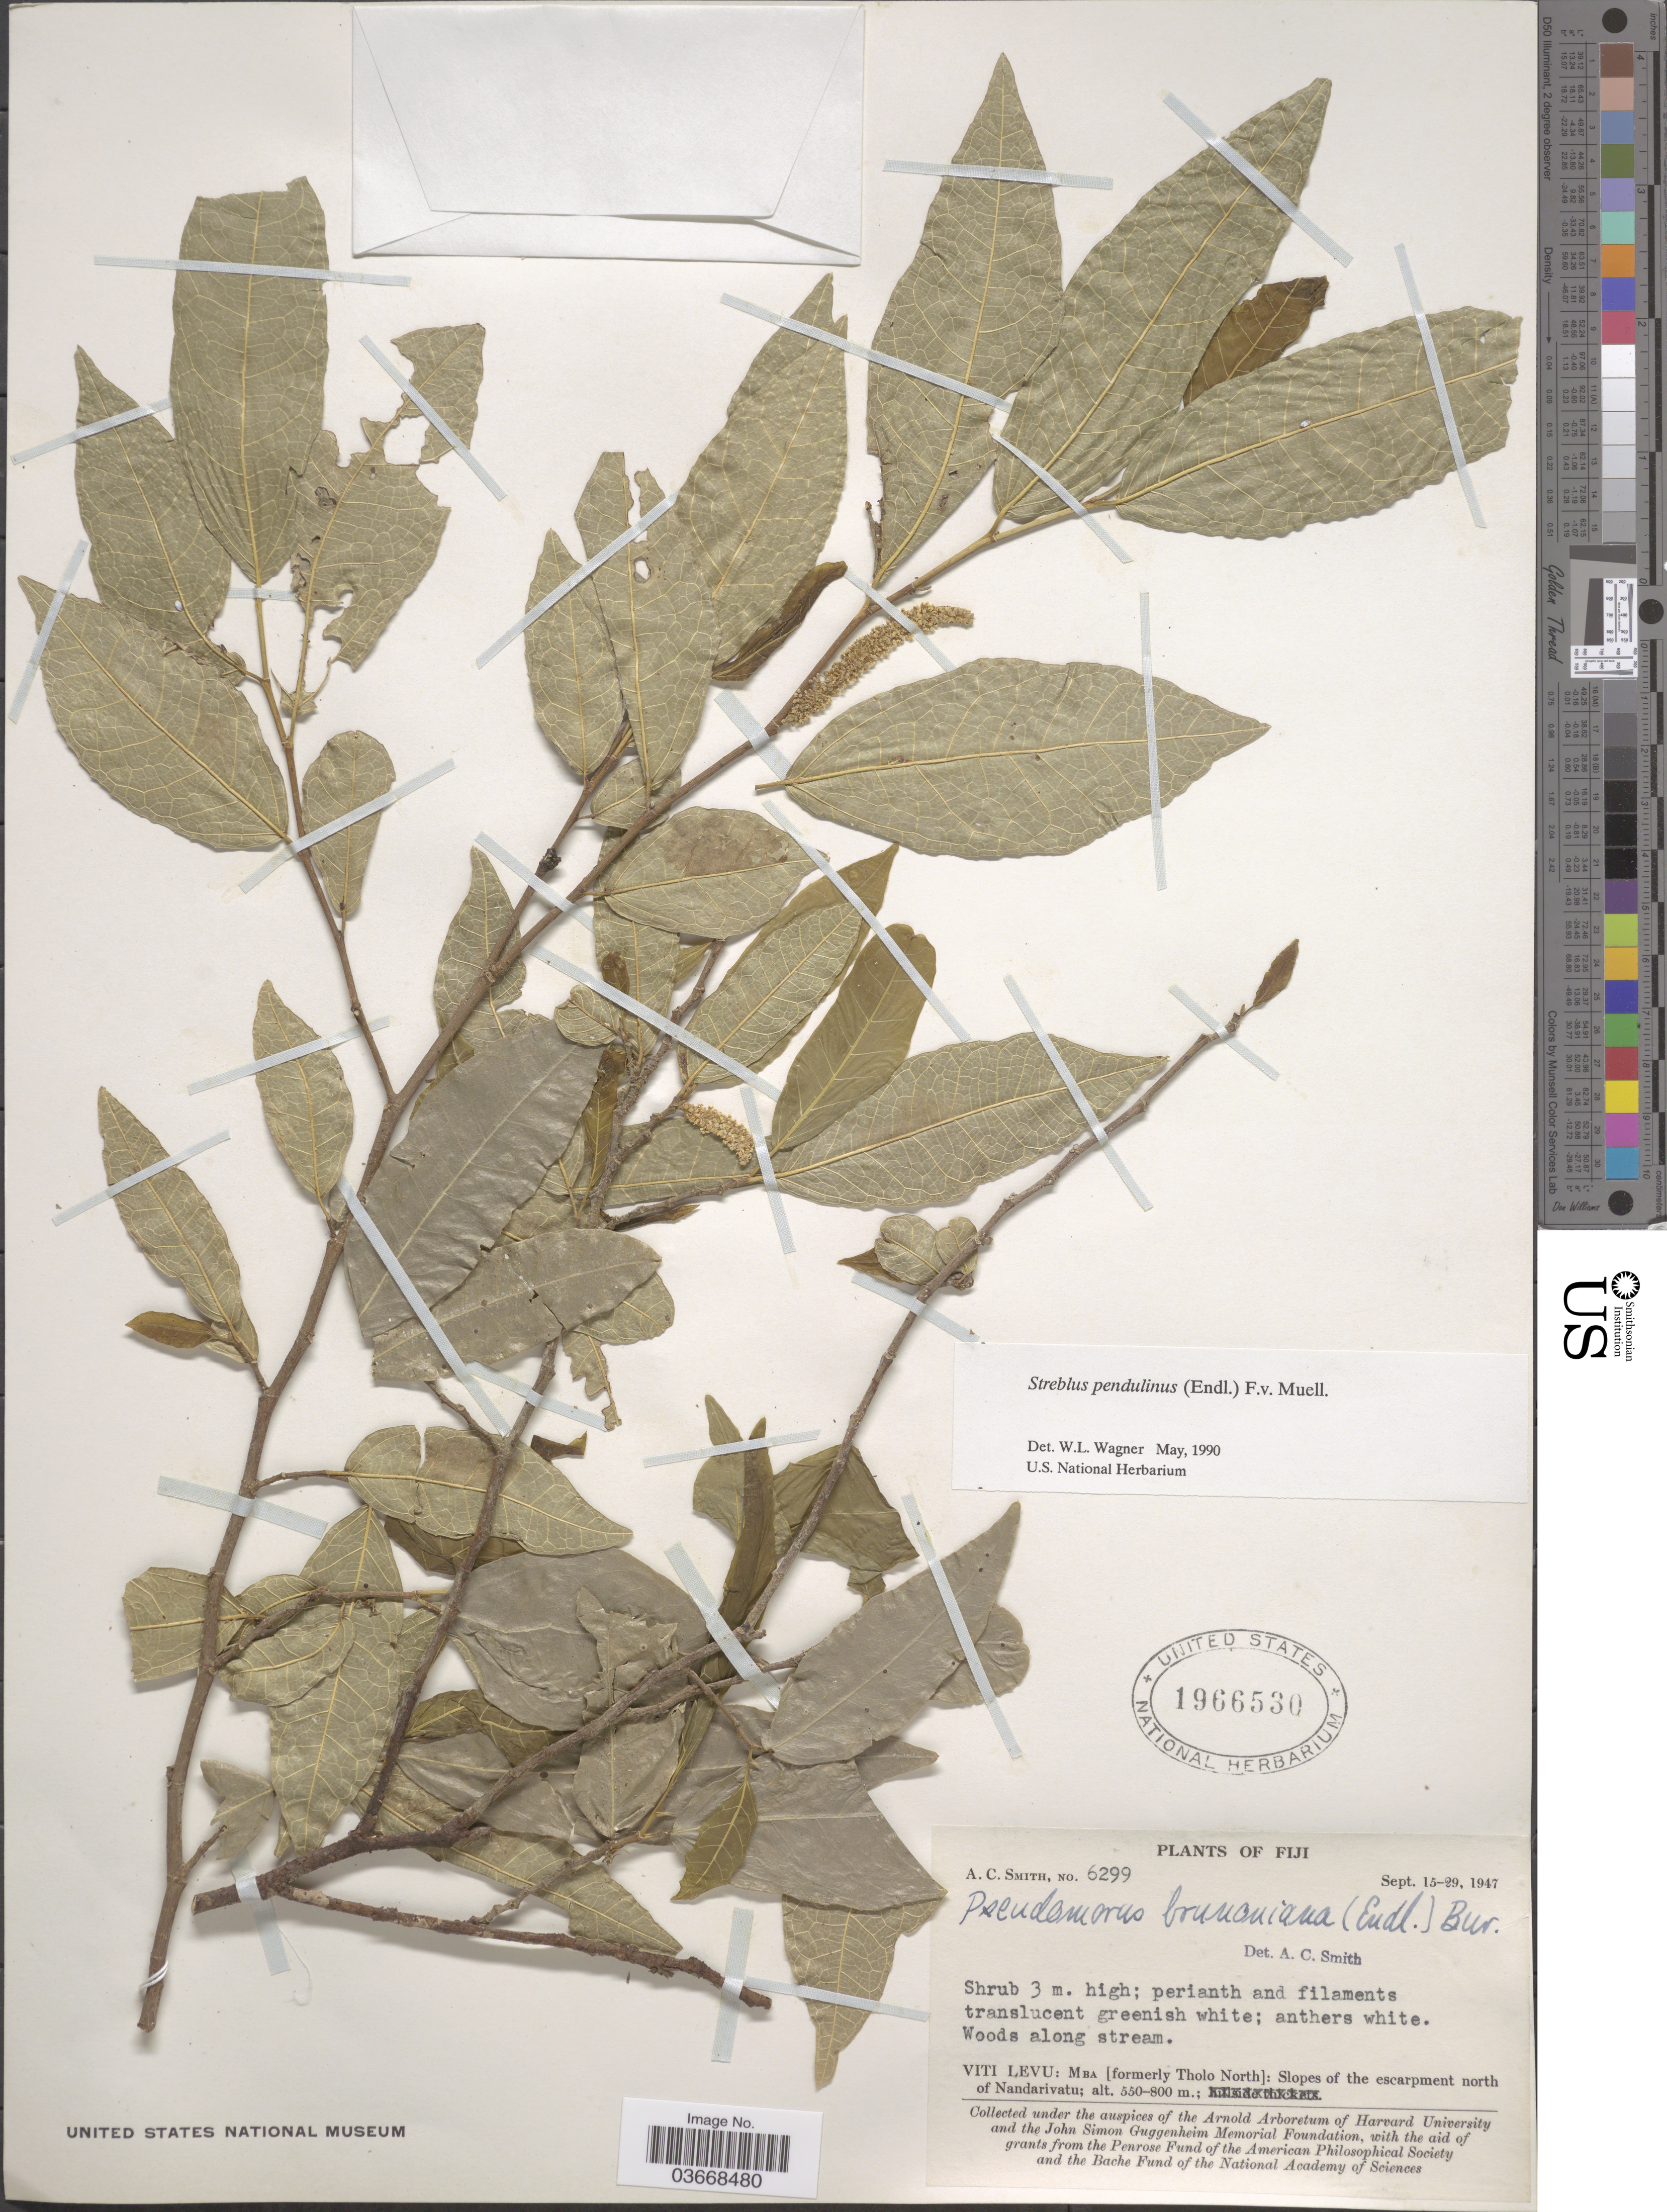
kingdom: Plantae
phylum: Tracheophyta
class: Magnoliopsida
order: Rosales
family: Moraceae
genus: Paratrophis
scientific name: Paratrophis pendulina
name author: (Endl.) E. M. Gardner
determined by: Wagner, W. L., (BOT), Smithsonian Institution - National Museum of Natural History (UNITED STATES)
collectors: A. C. Smith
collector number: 6299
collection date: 1947-09-15/1947-09-29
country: Fiji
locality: Viti Levu: Mba [formerly Tholo North]: Slopes of the escarpment north of Nandarivatu.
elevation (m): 550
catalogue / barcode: US 1966530